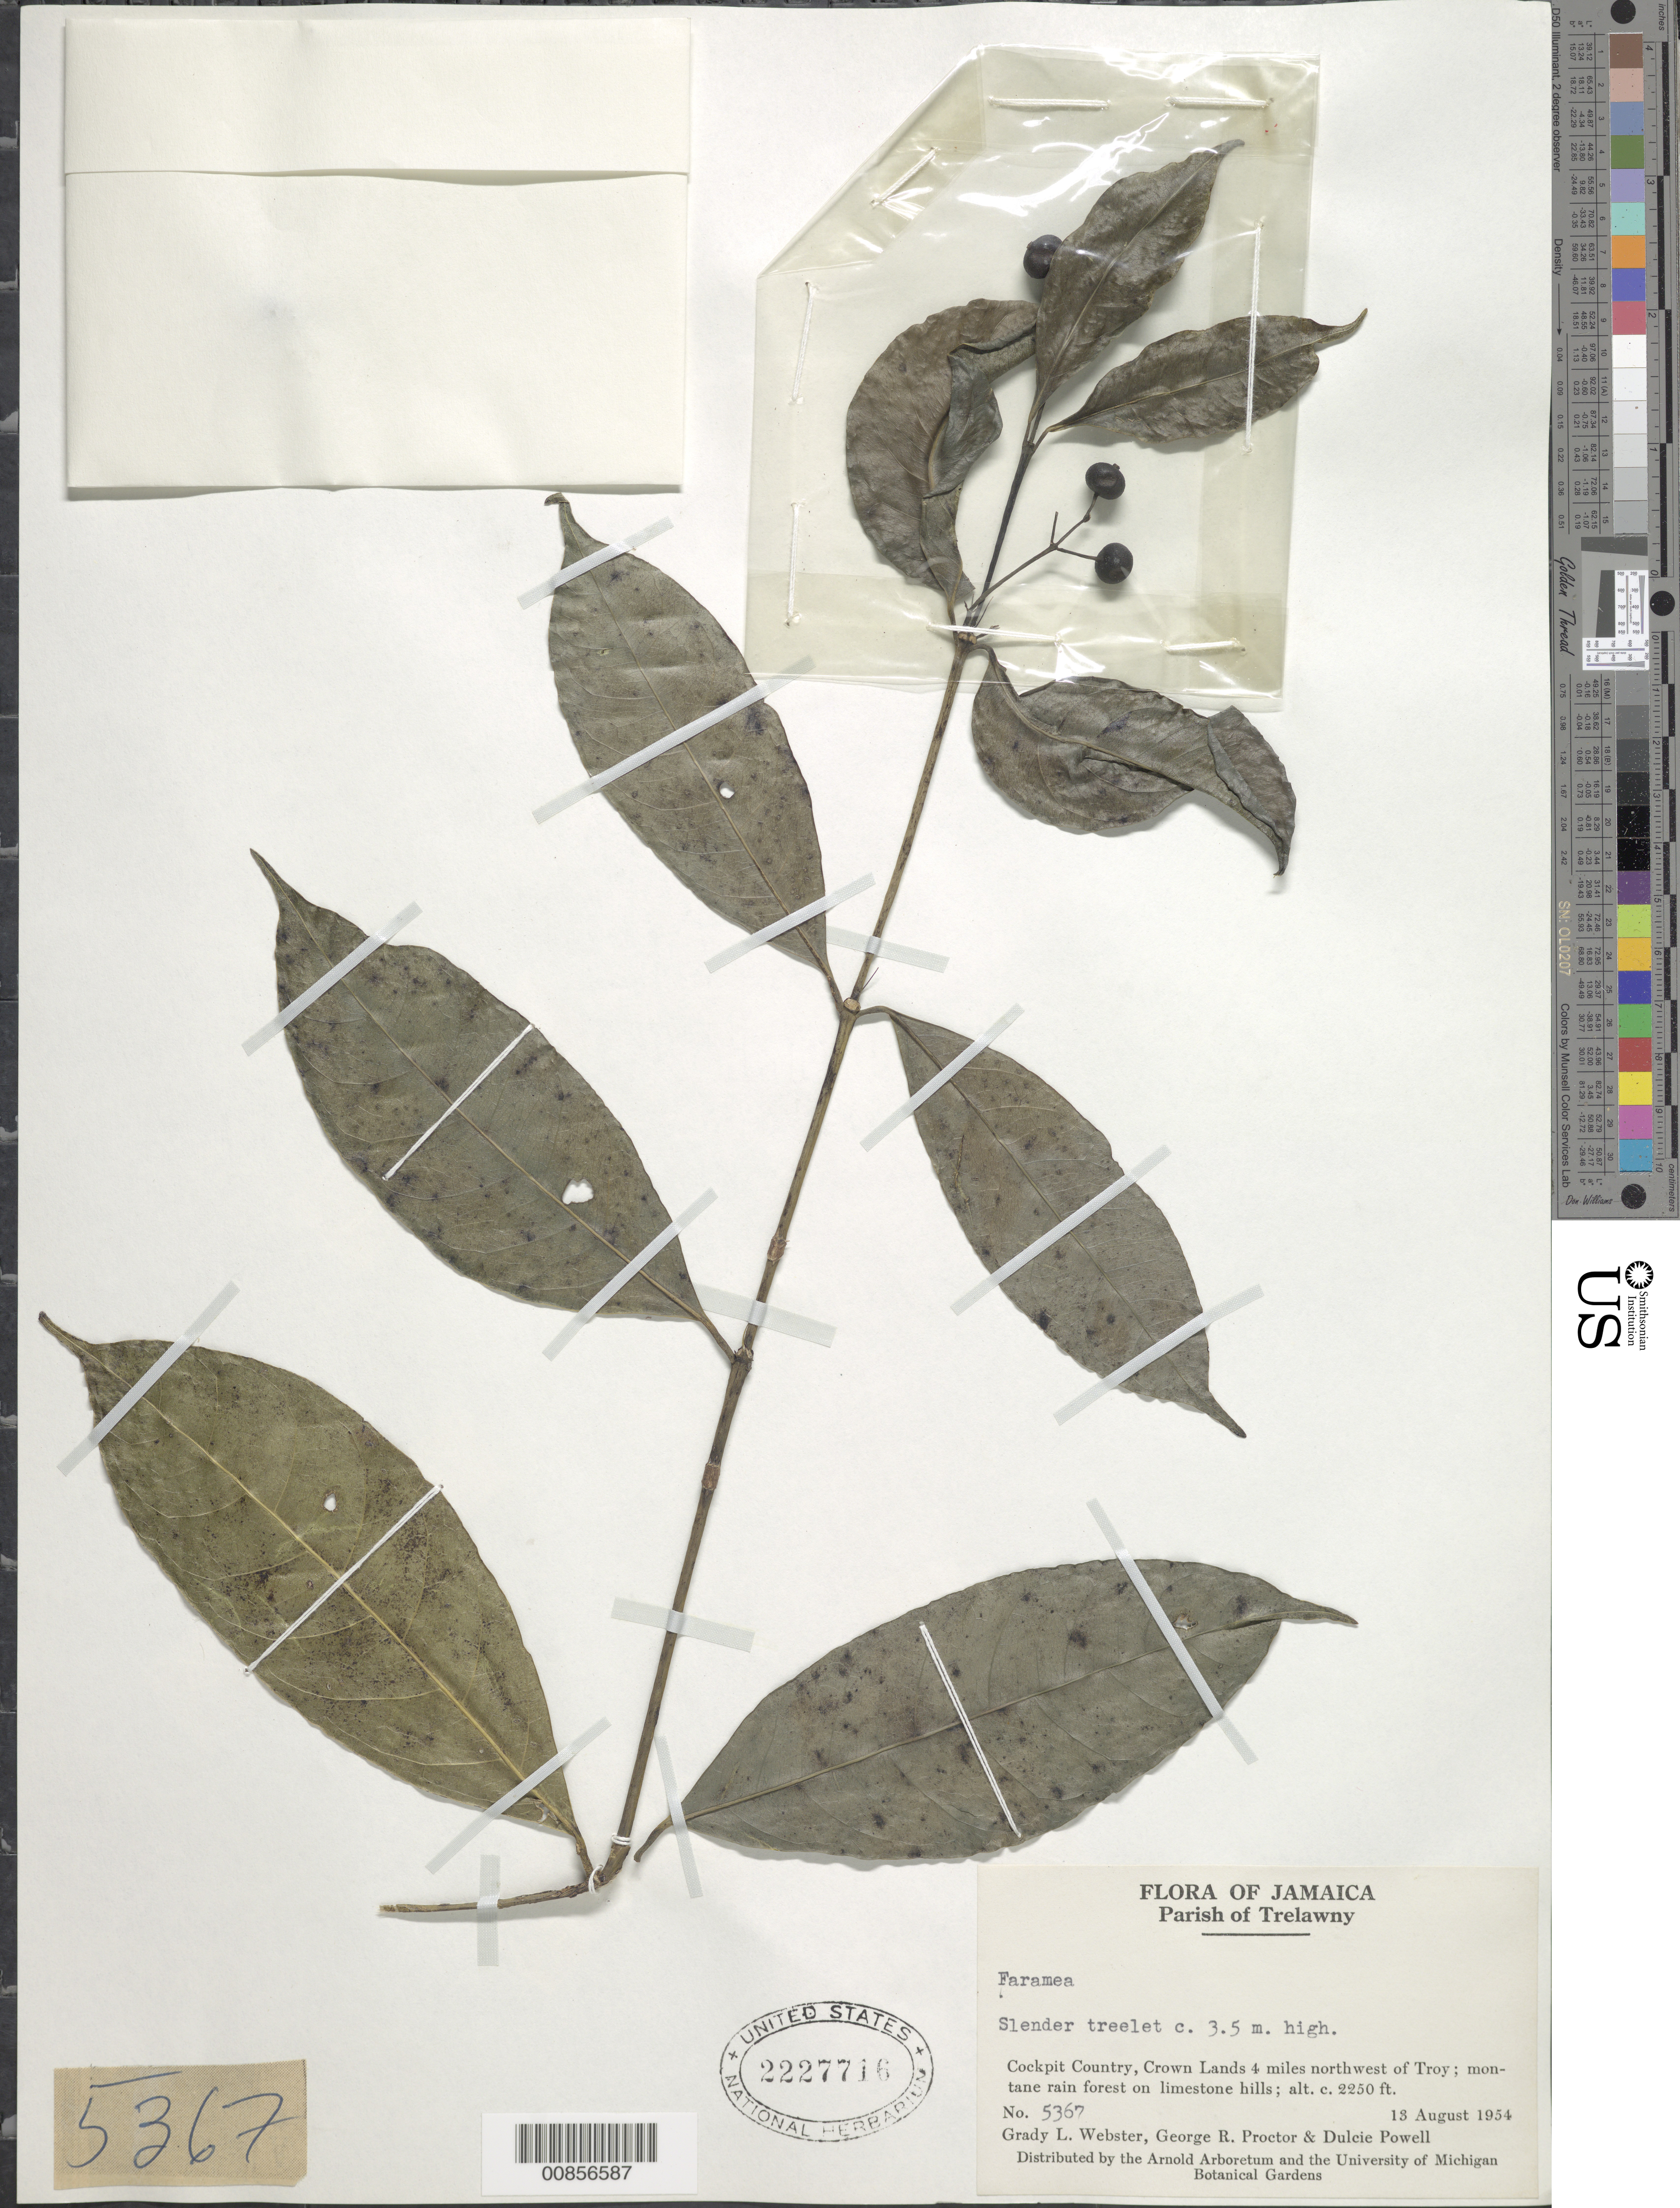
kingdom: Plantae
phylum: Tracheophyta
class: Magnoliopsida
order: Gentianales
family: Rubiaceae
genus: Faramea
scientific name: Faramea occidentalis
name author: (L.) A. Rich.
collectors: G. L. Webster, G. R. Proctor & D. Powell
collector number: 5367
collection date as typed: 13 Aug 1954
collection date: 1954-08-13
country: Jamaica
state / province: Trelawny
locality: Cockpit Country, Crown Lands 4 miles northwest of Troy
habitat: Montane rainforest on limestone hills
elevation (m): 686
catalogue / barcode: US 2227716